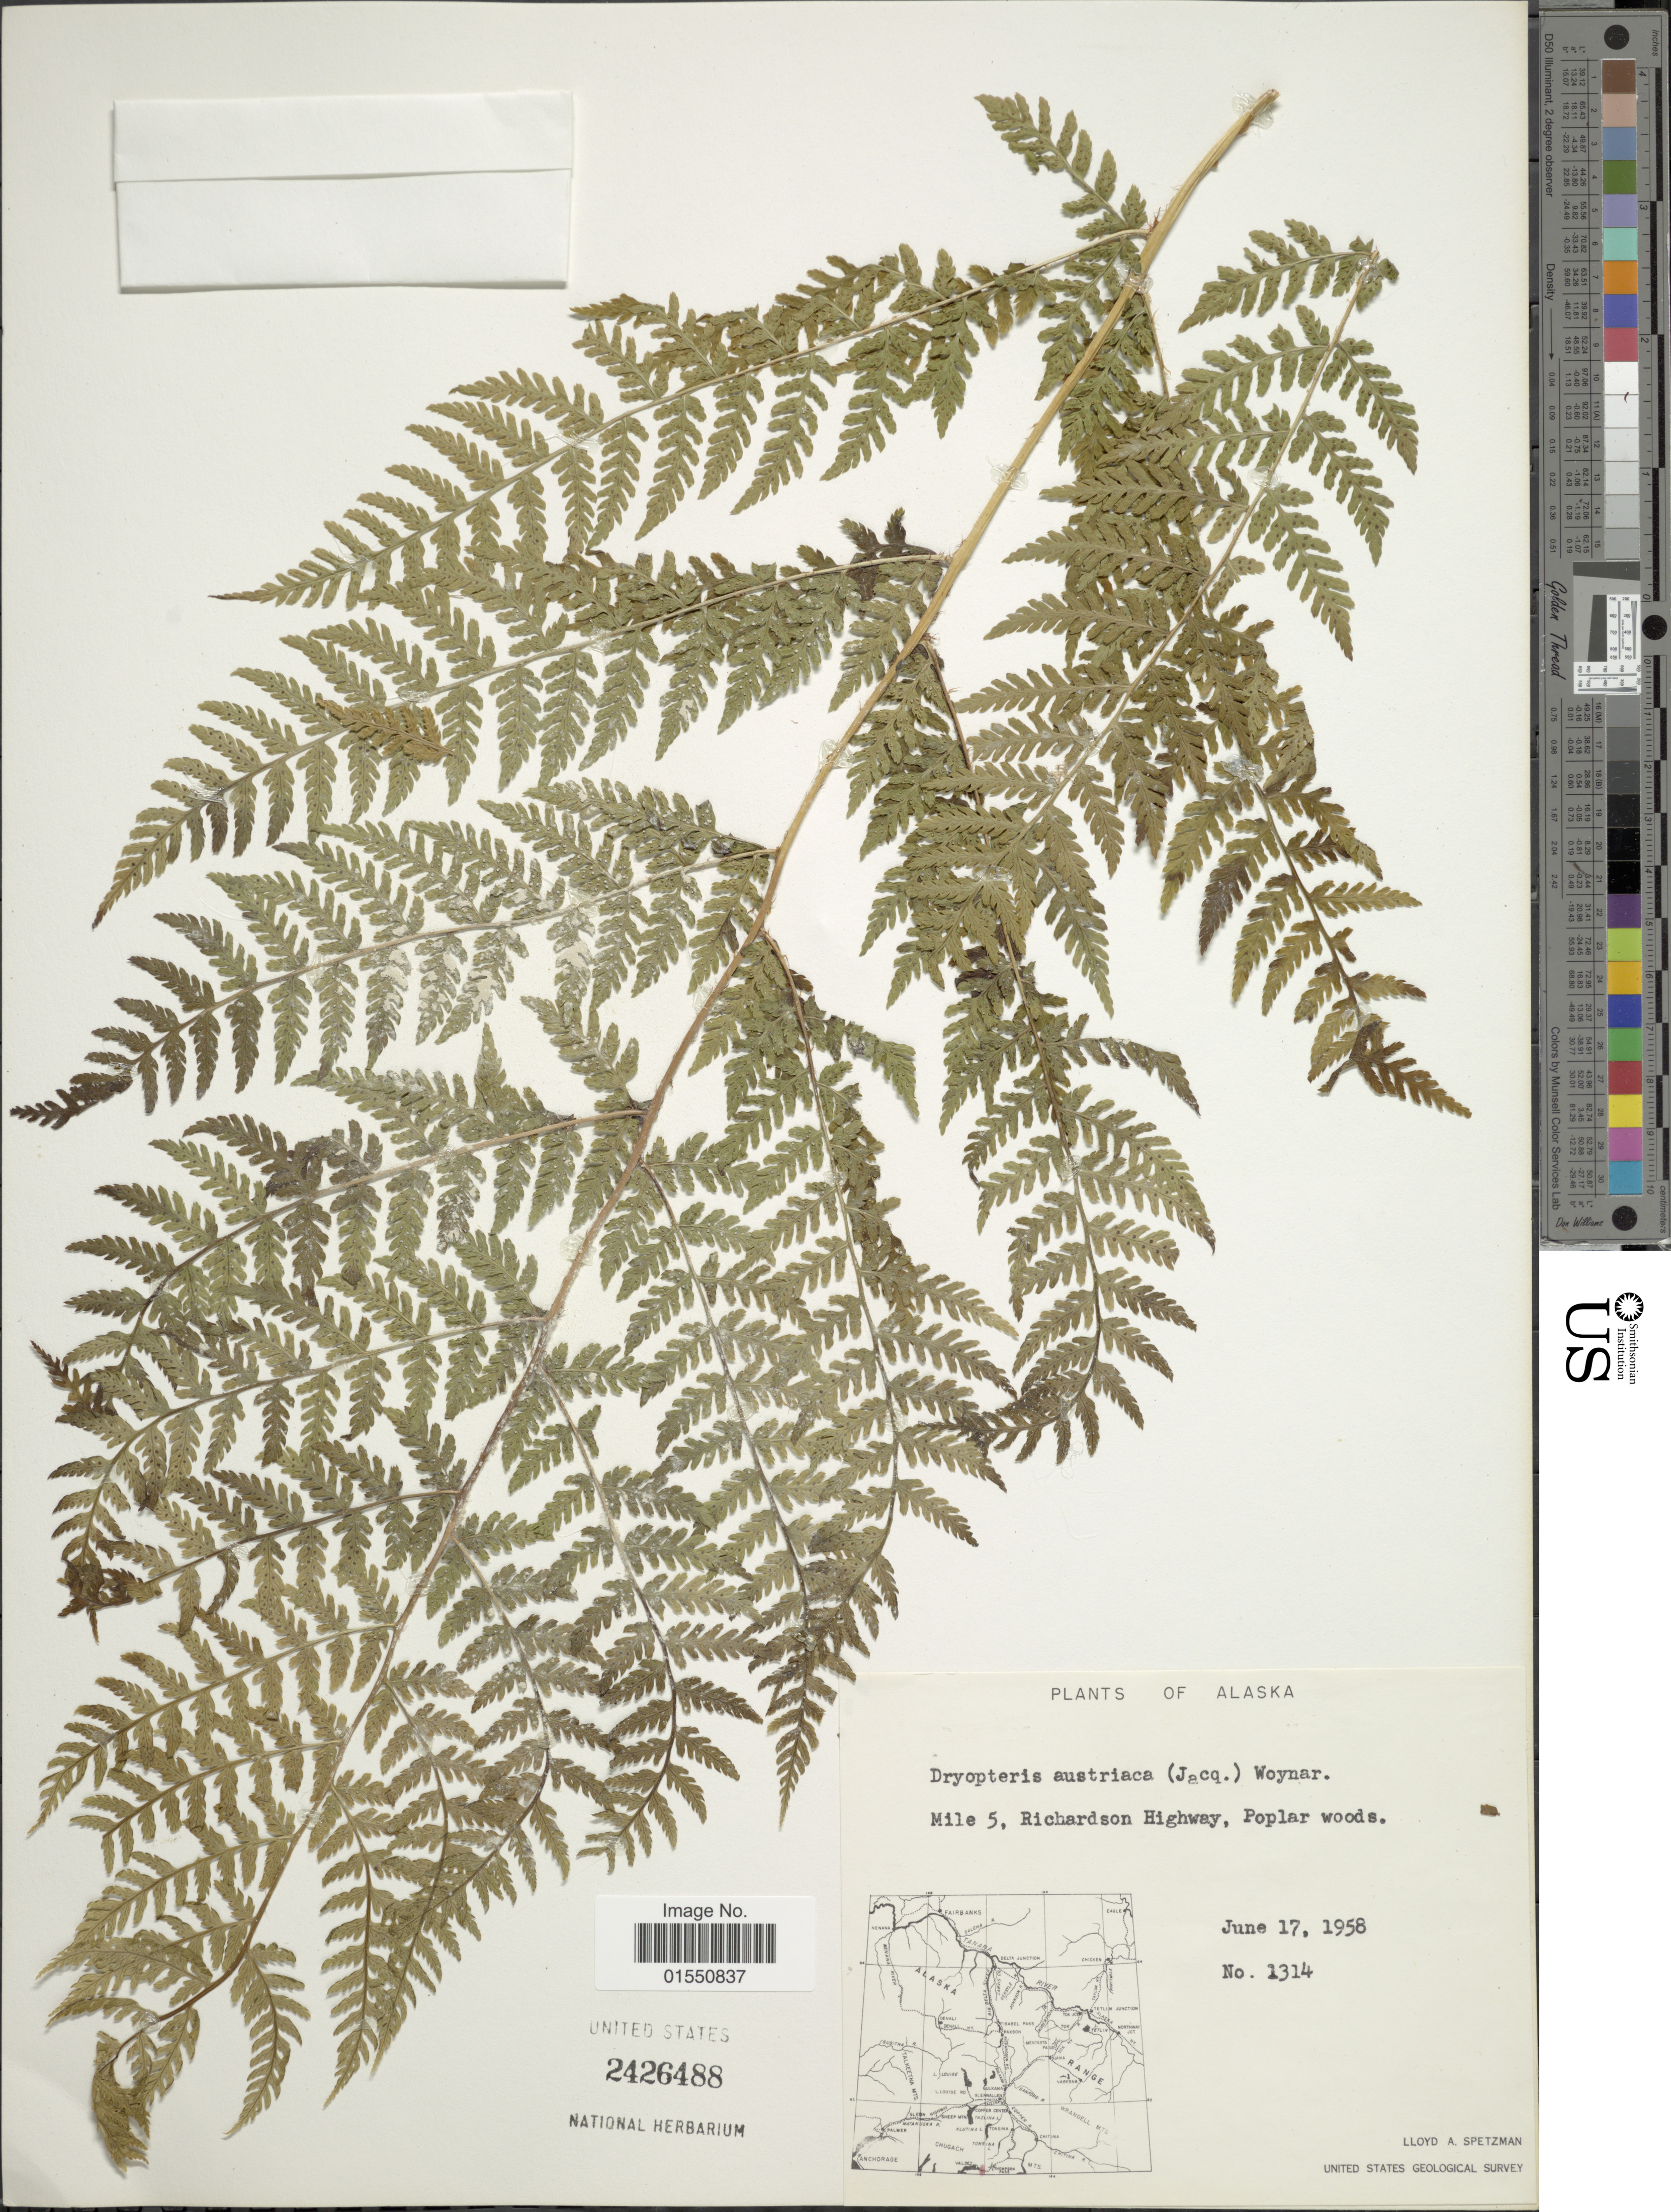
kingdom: Plantae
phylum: Tracheophyta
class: Polypodiopsida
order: Polypodiales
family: Dryopteridaceae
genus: Dryopteris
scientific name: Dryopteris expansa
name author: (C. Presl) Fraser-Jenk. & Jermy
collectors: L. Spetzman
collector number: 1314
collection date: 1958-06-17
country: United States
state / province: Alaska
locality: Mile 5, Richardson Highway, Popular woods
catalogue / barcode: US 2426488